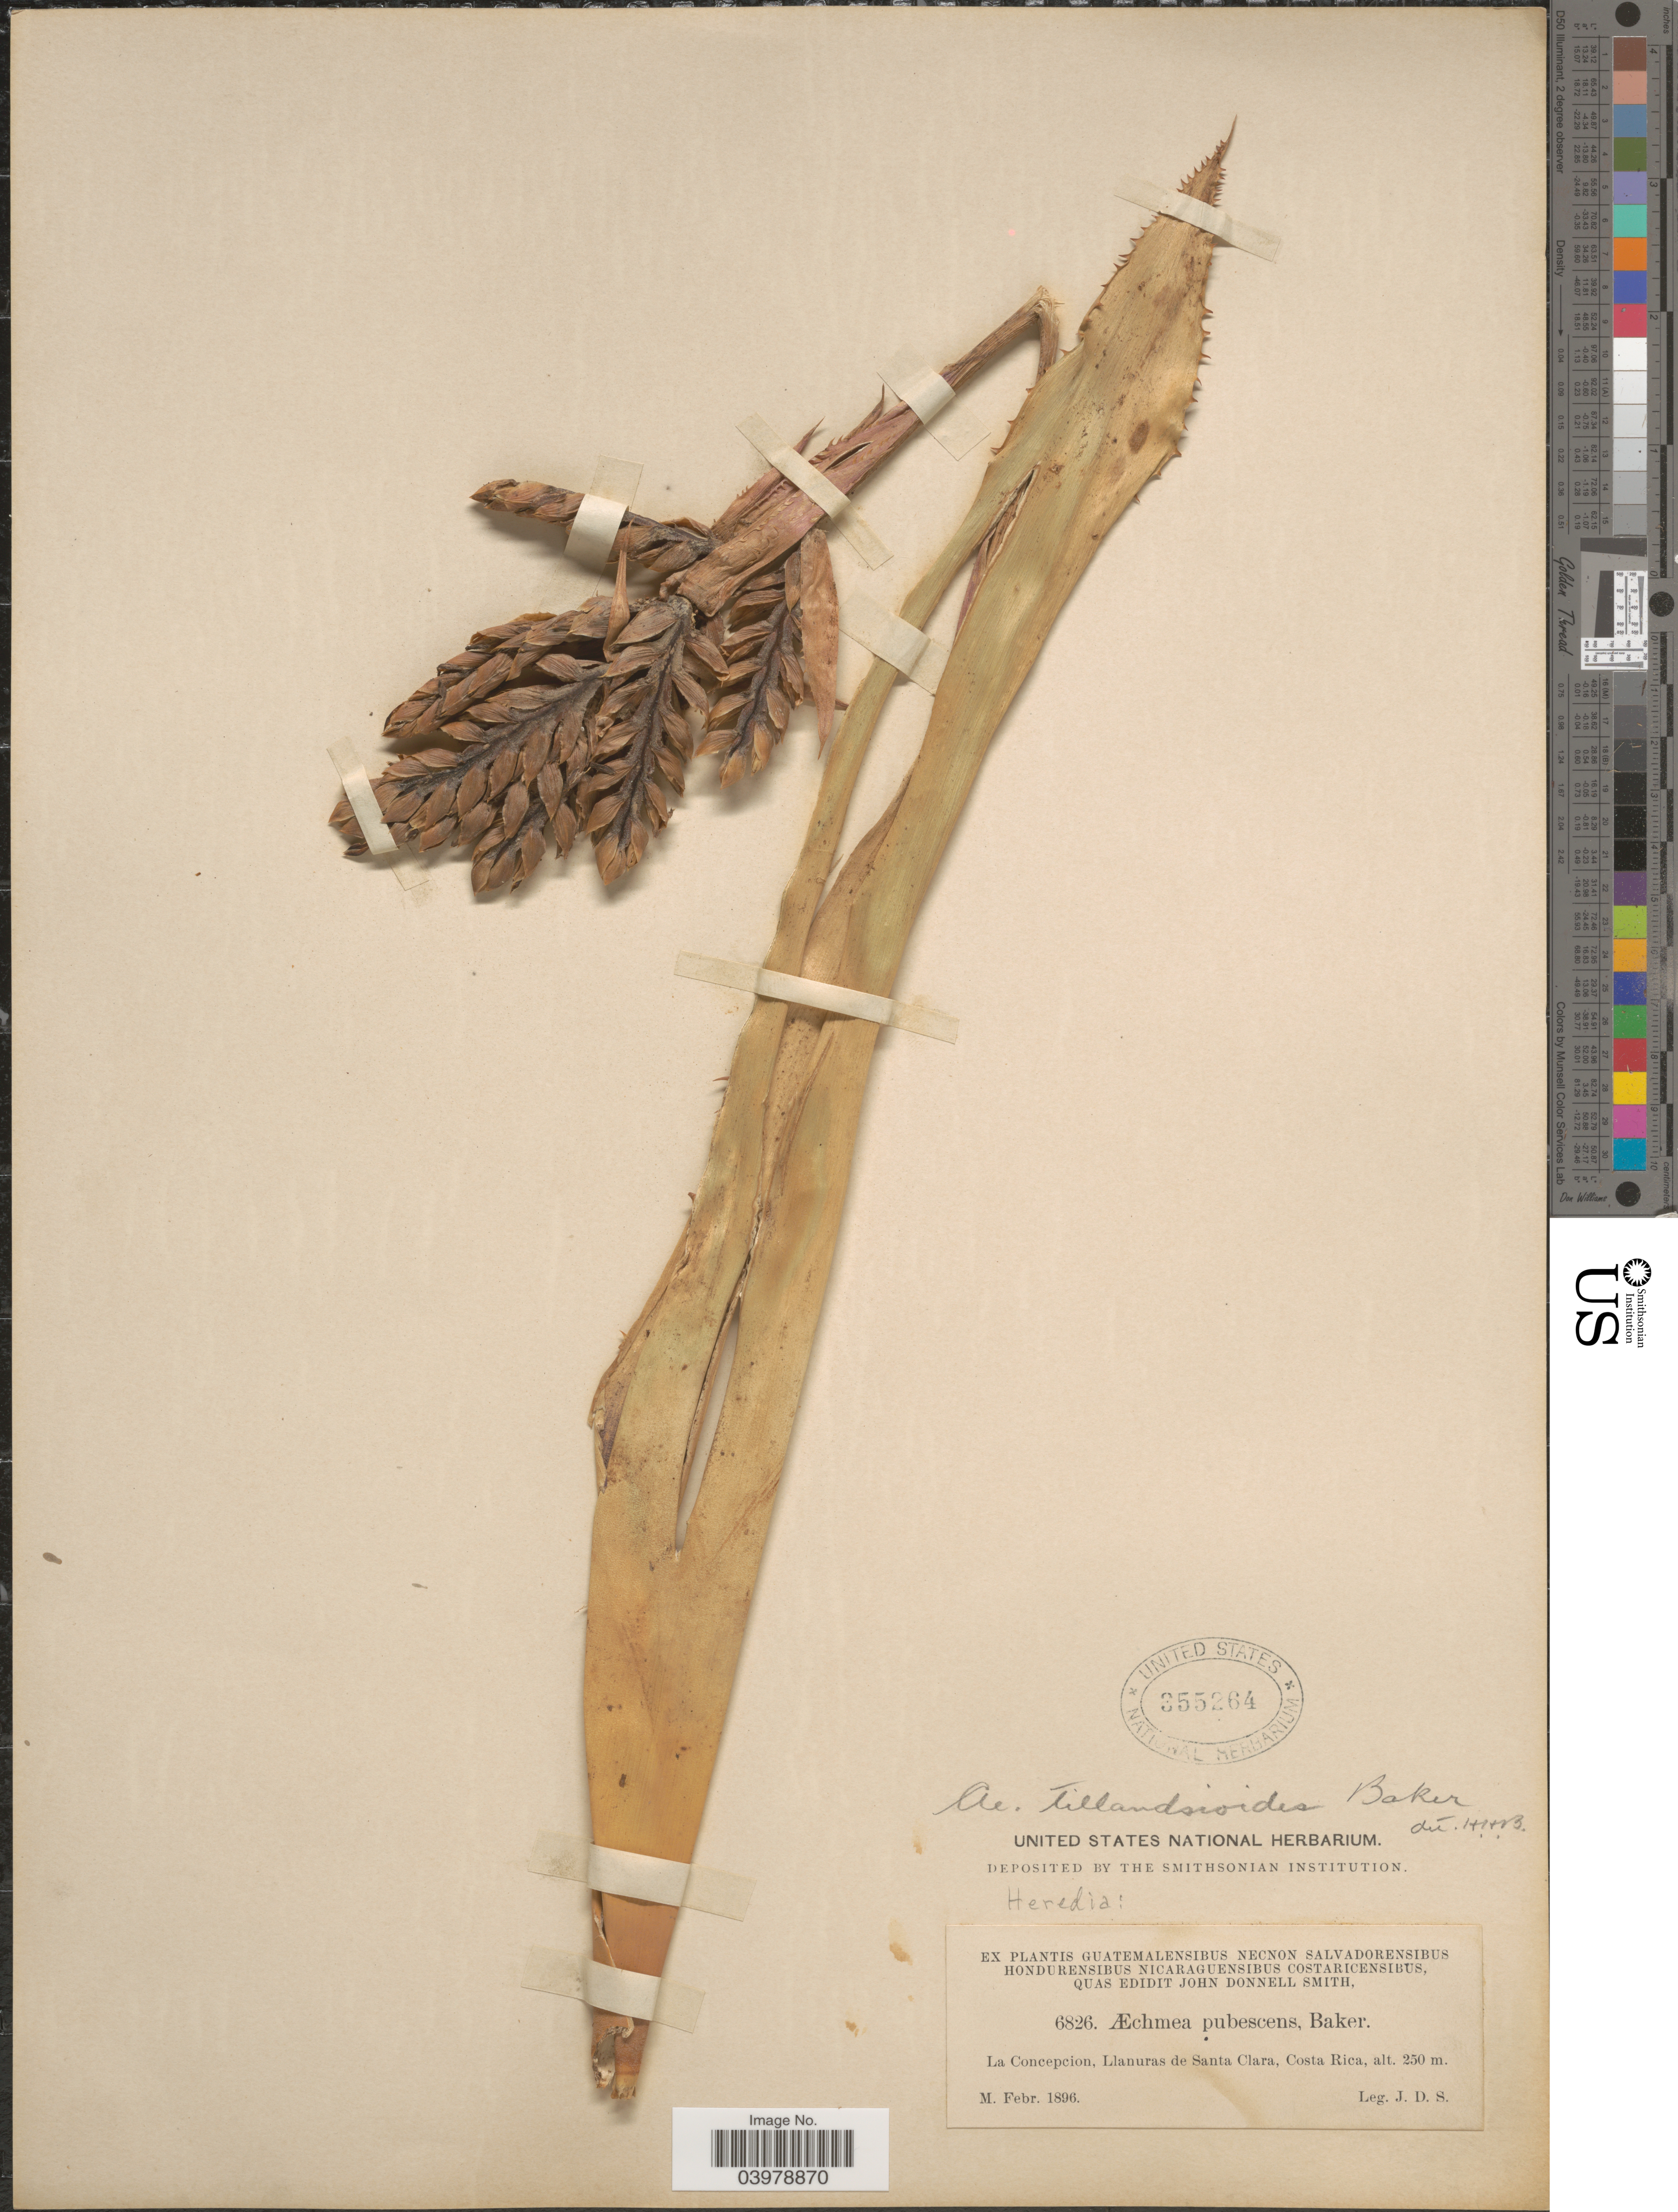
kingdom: Plantae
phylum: Tracheophyta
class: Liliopsida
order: Poales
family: Bromeliaceae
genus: Aechmea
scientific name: Aechmea tillandsioides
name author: (Mart. ex Schult. & Schult. f.) Baker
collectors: J. Donnell Smith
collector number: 6826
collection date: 1896-02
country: Costa Rica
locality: La Concepcion, Llanuras de Santa Clara.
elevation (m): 250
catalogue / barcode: US 355264